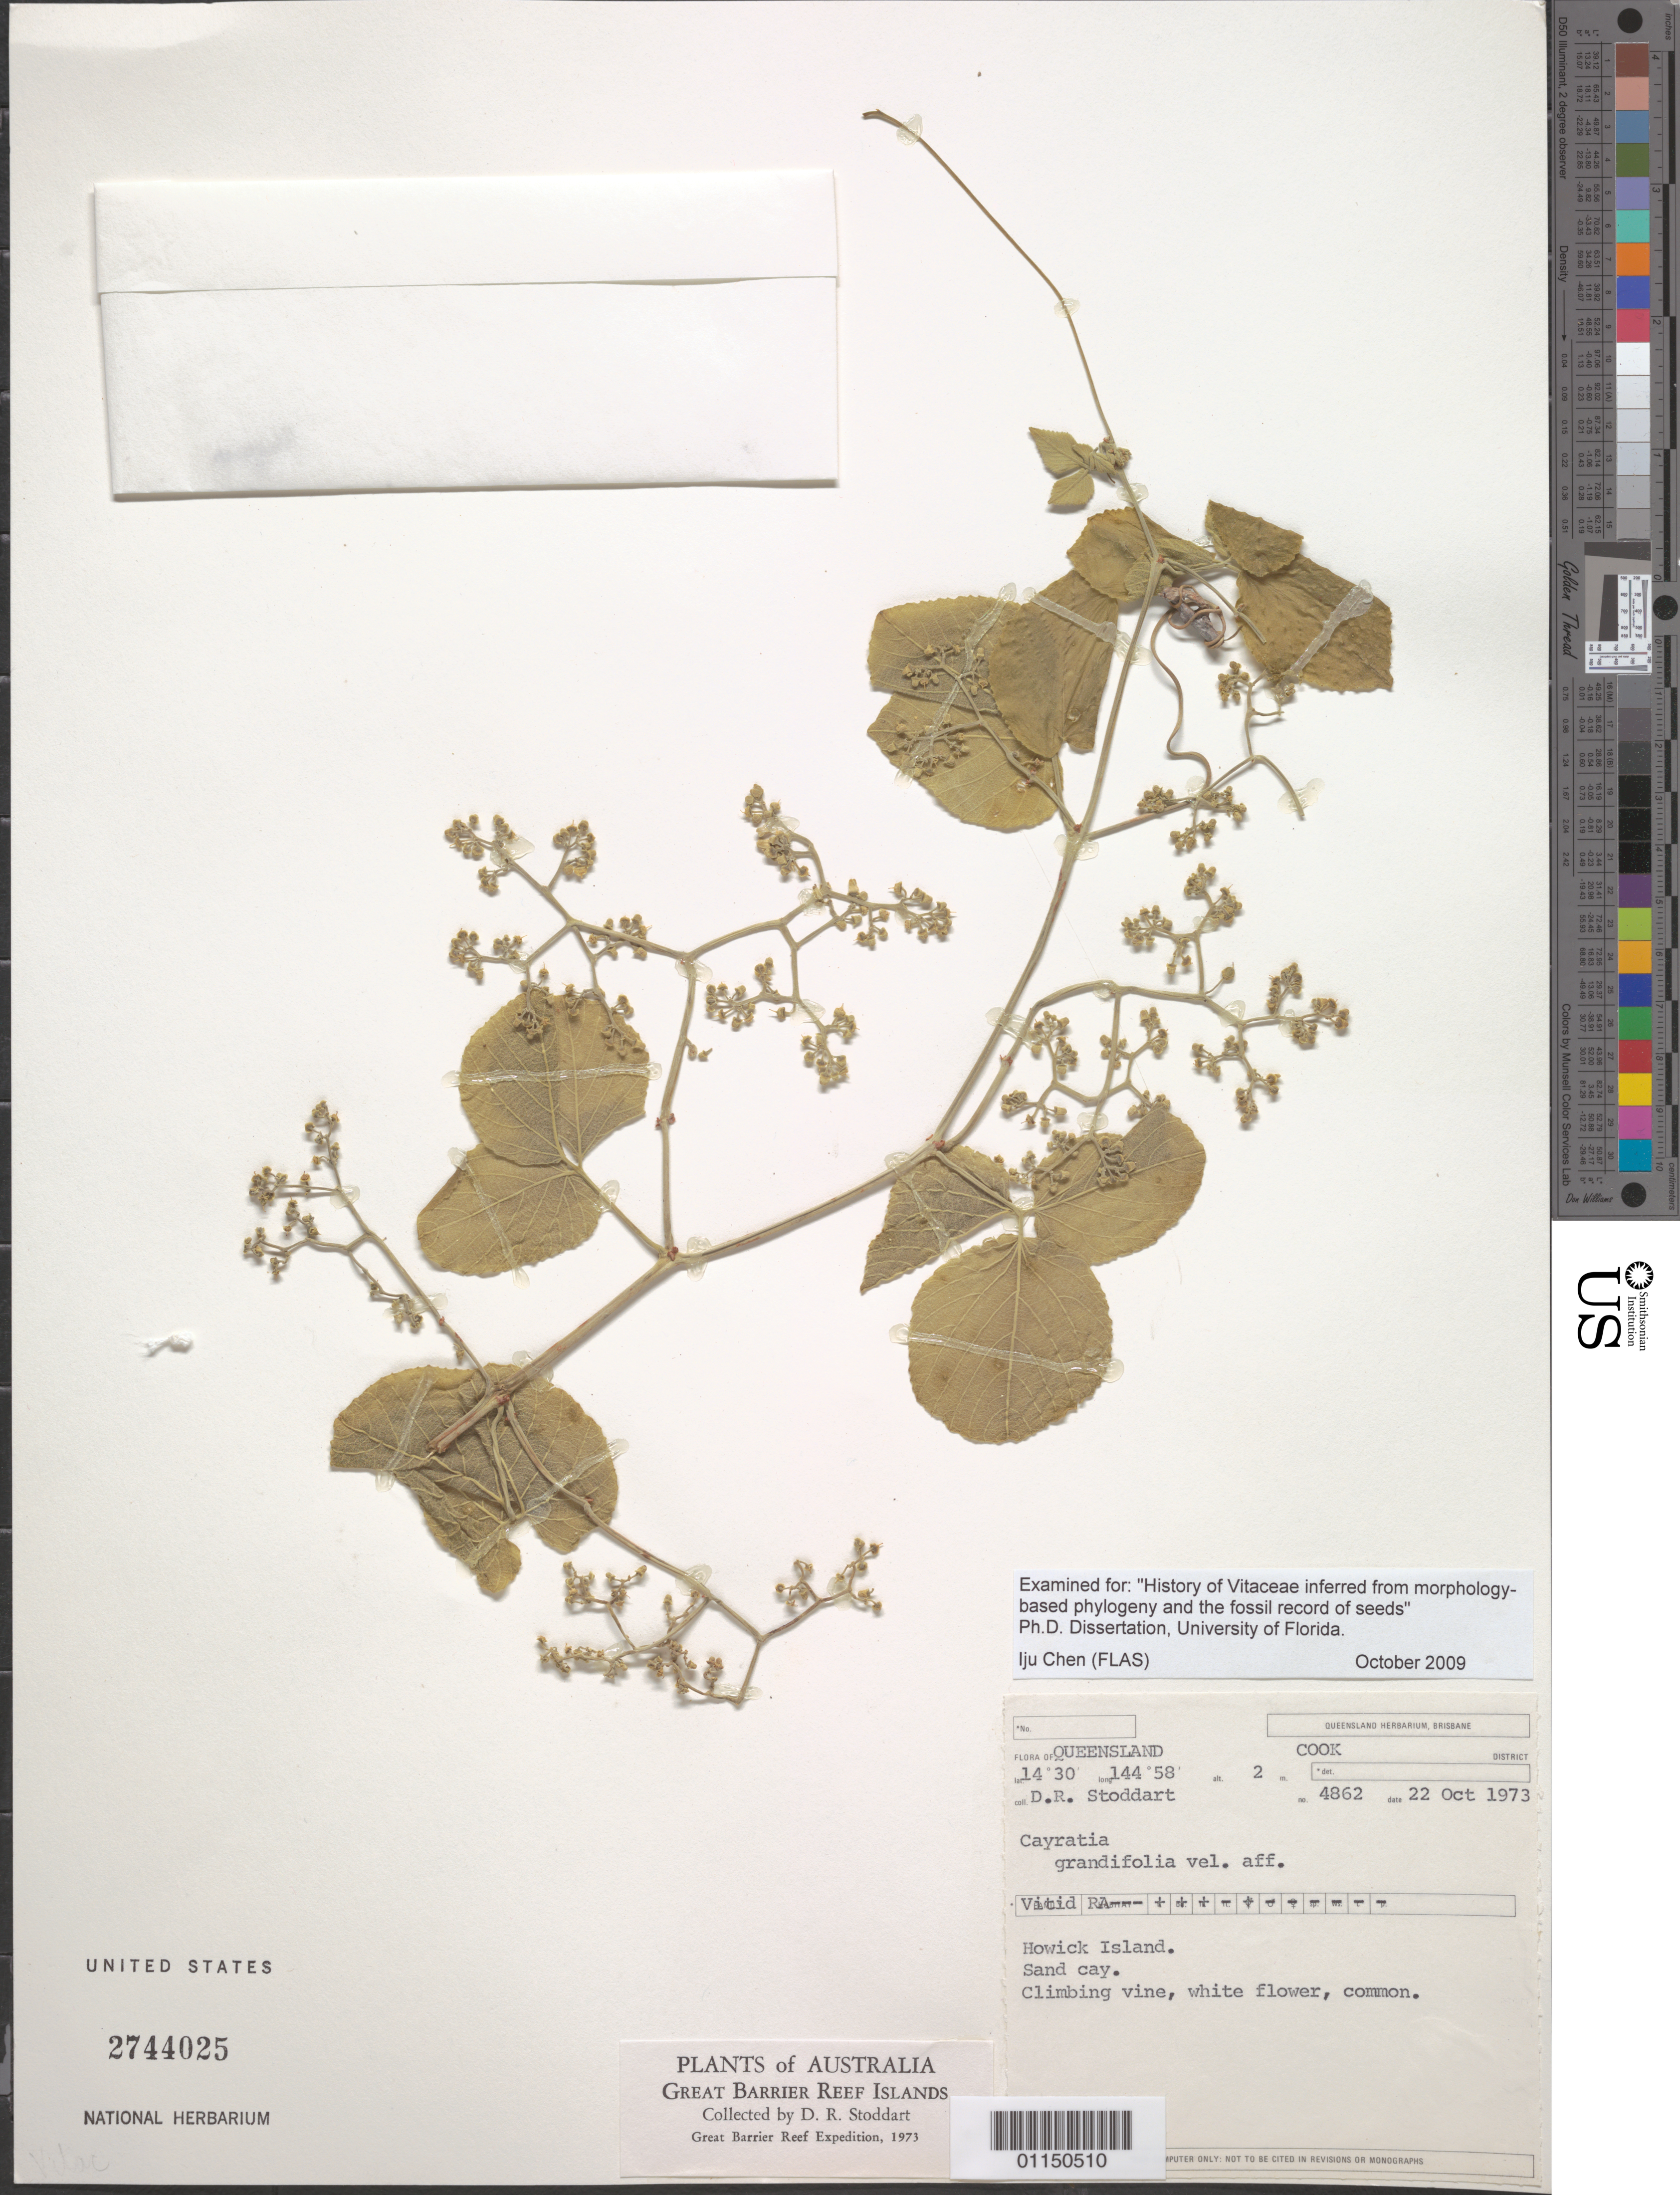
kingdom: Plantae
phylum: Tracheophyta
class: Magnoliopsida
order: Vitales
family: Vitaceae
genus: Cayratia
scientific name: Cayratia grandifolia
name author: (Warb.) Suess.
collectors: D. R. Stoddart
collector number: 4862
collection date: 1973-10-22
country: Australia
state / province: Queensland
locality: Great Barrier Reef Islands. Cook. Howick Island.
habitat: Sand Cay. Climbing vine. Common.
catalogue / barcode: US 2744025